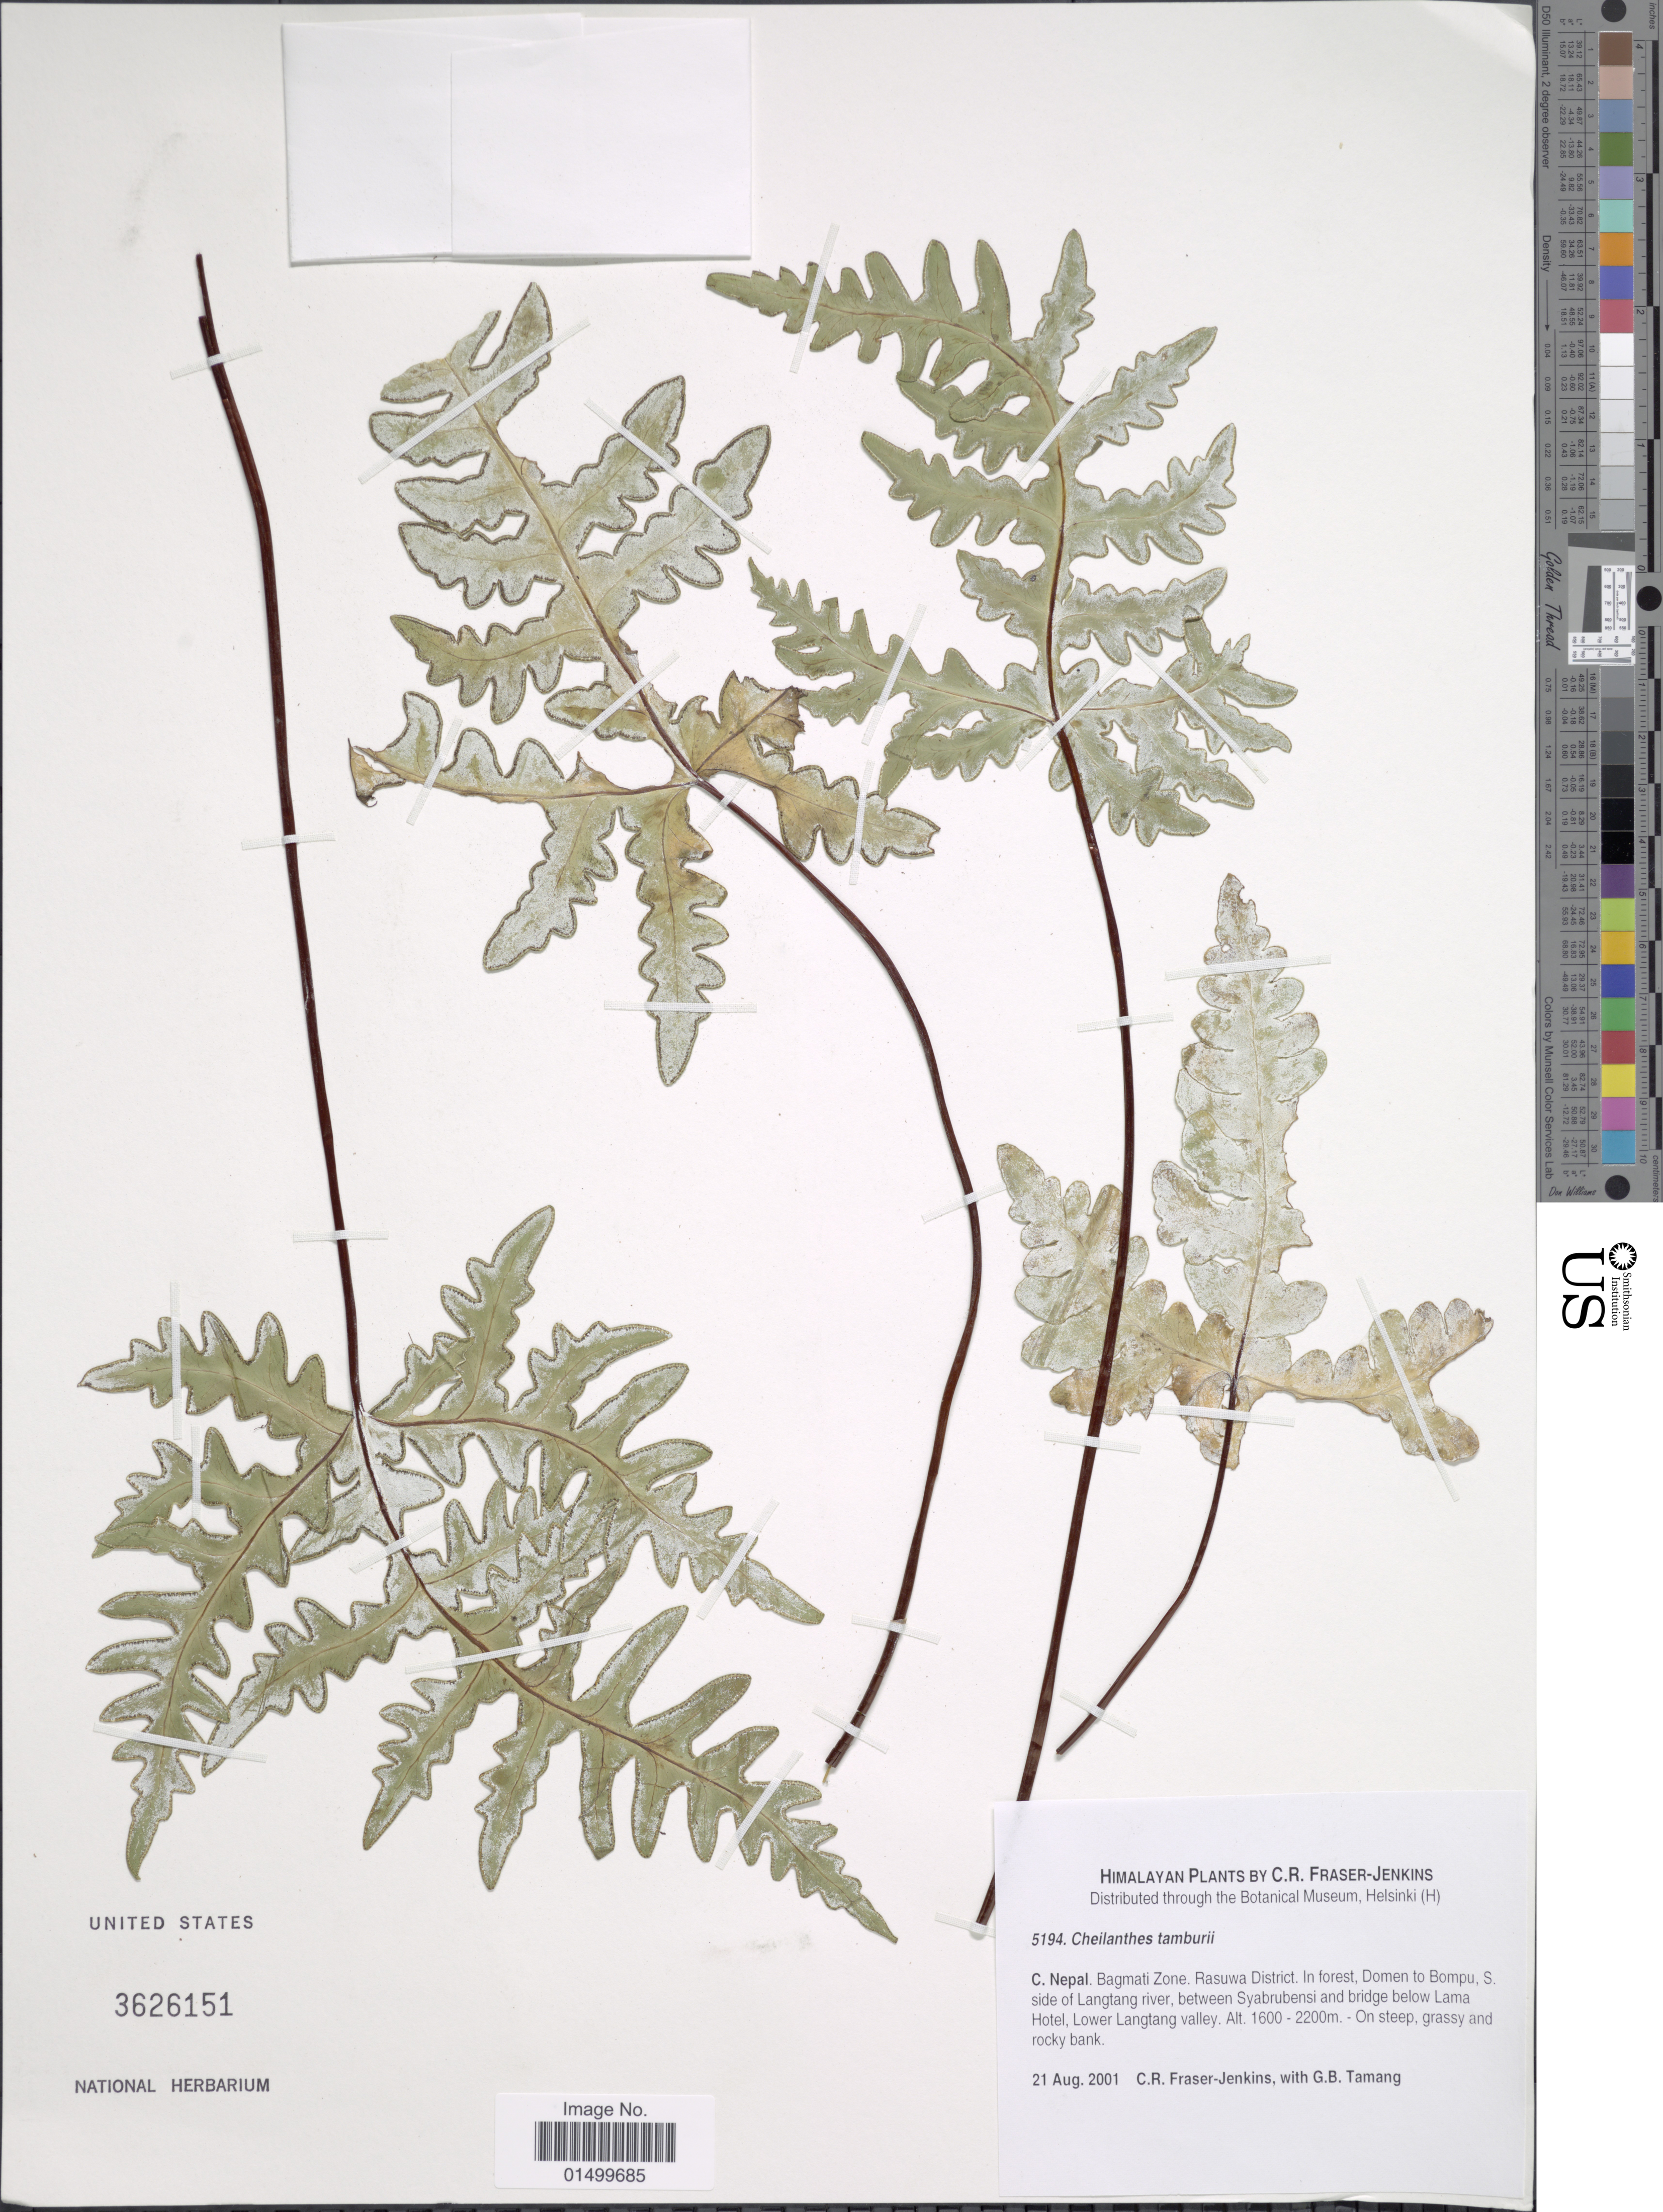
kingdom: Plantae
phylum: Tracheophyta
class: Polypodiopsida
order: Polypodiales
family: Pteridaceae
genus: Cheilanthes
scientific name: Cheilanthes tamburii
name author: (Hook.) T. Moore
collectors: C. R. Fraser-Jenkins & G. Tamang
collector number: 5194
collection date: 2001-08-21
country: Nepal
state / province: Bagmati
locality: C Nepal, Bagmati Zone, Rasuwa District, in forest, Domen to Bompu, S. side of Langtang river, between Syabrubensi and bridge below Lama Hotel, Lower Langtang Valley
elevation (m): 1600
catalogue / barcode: US 3626151